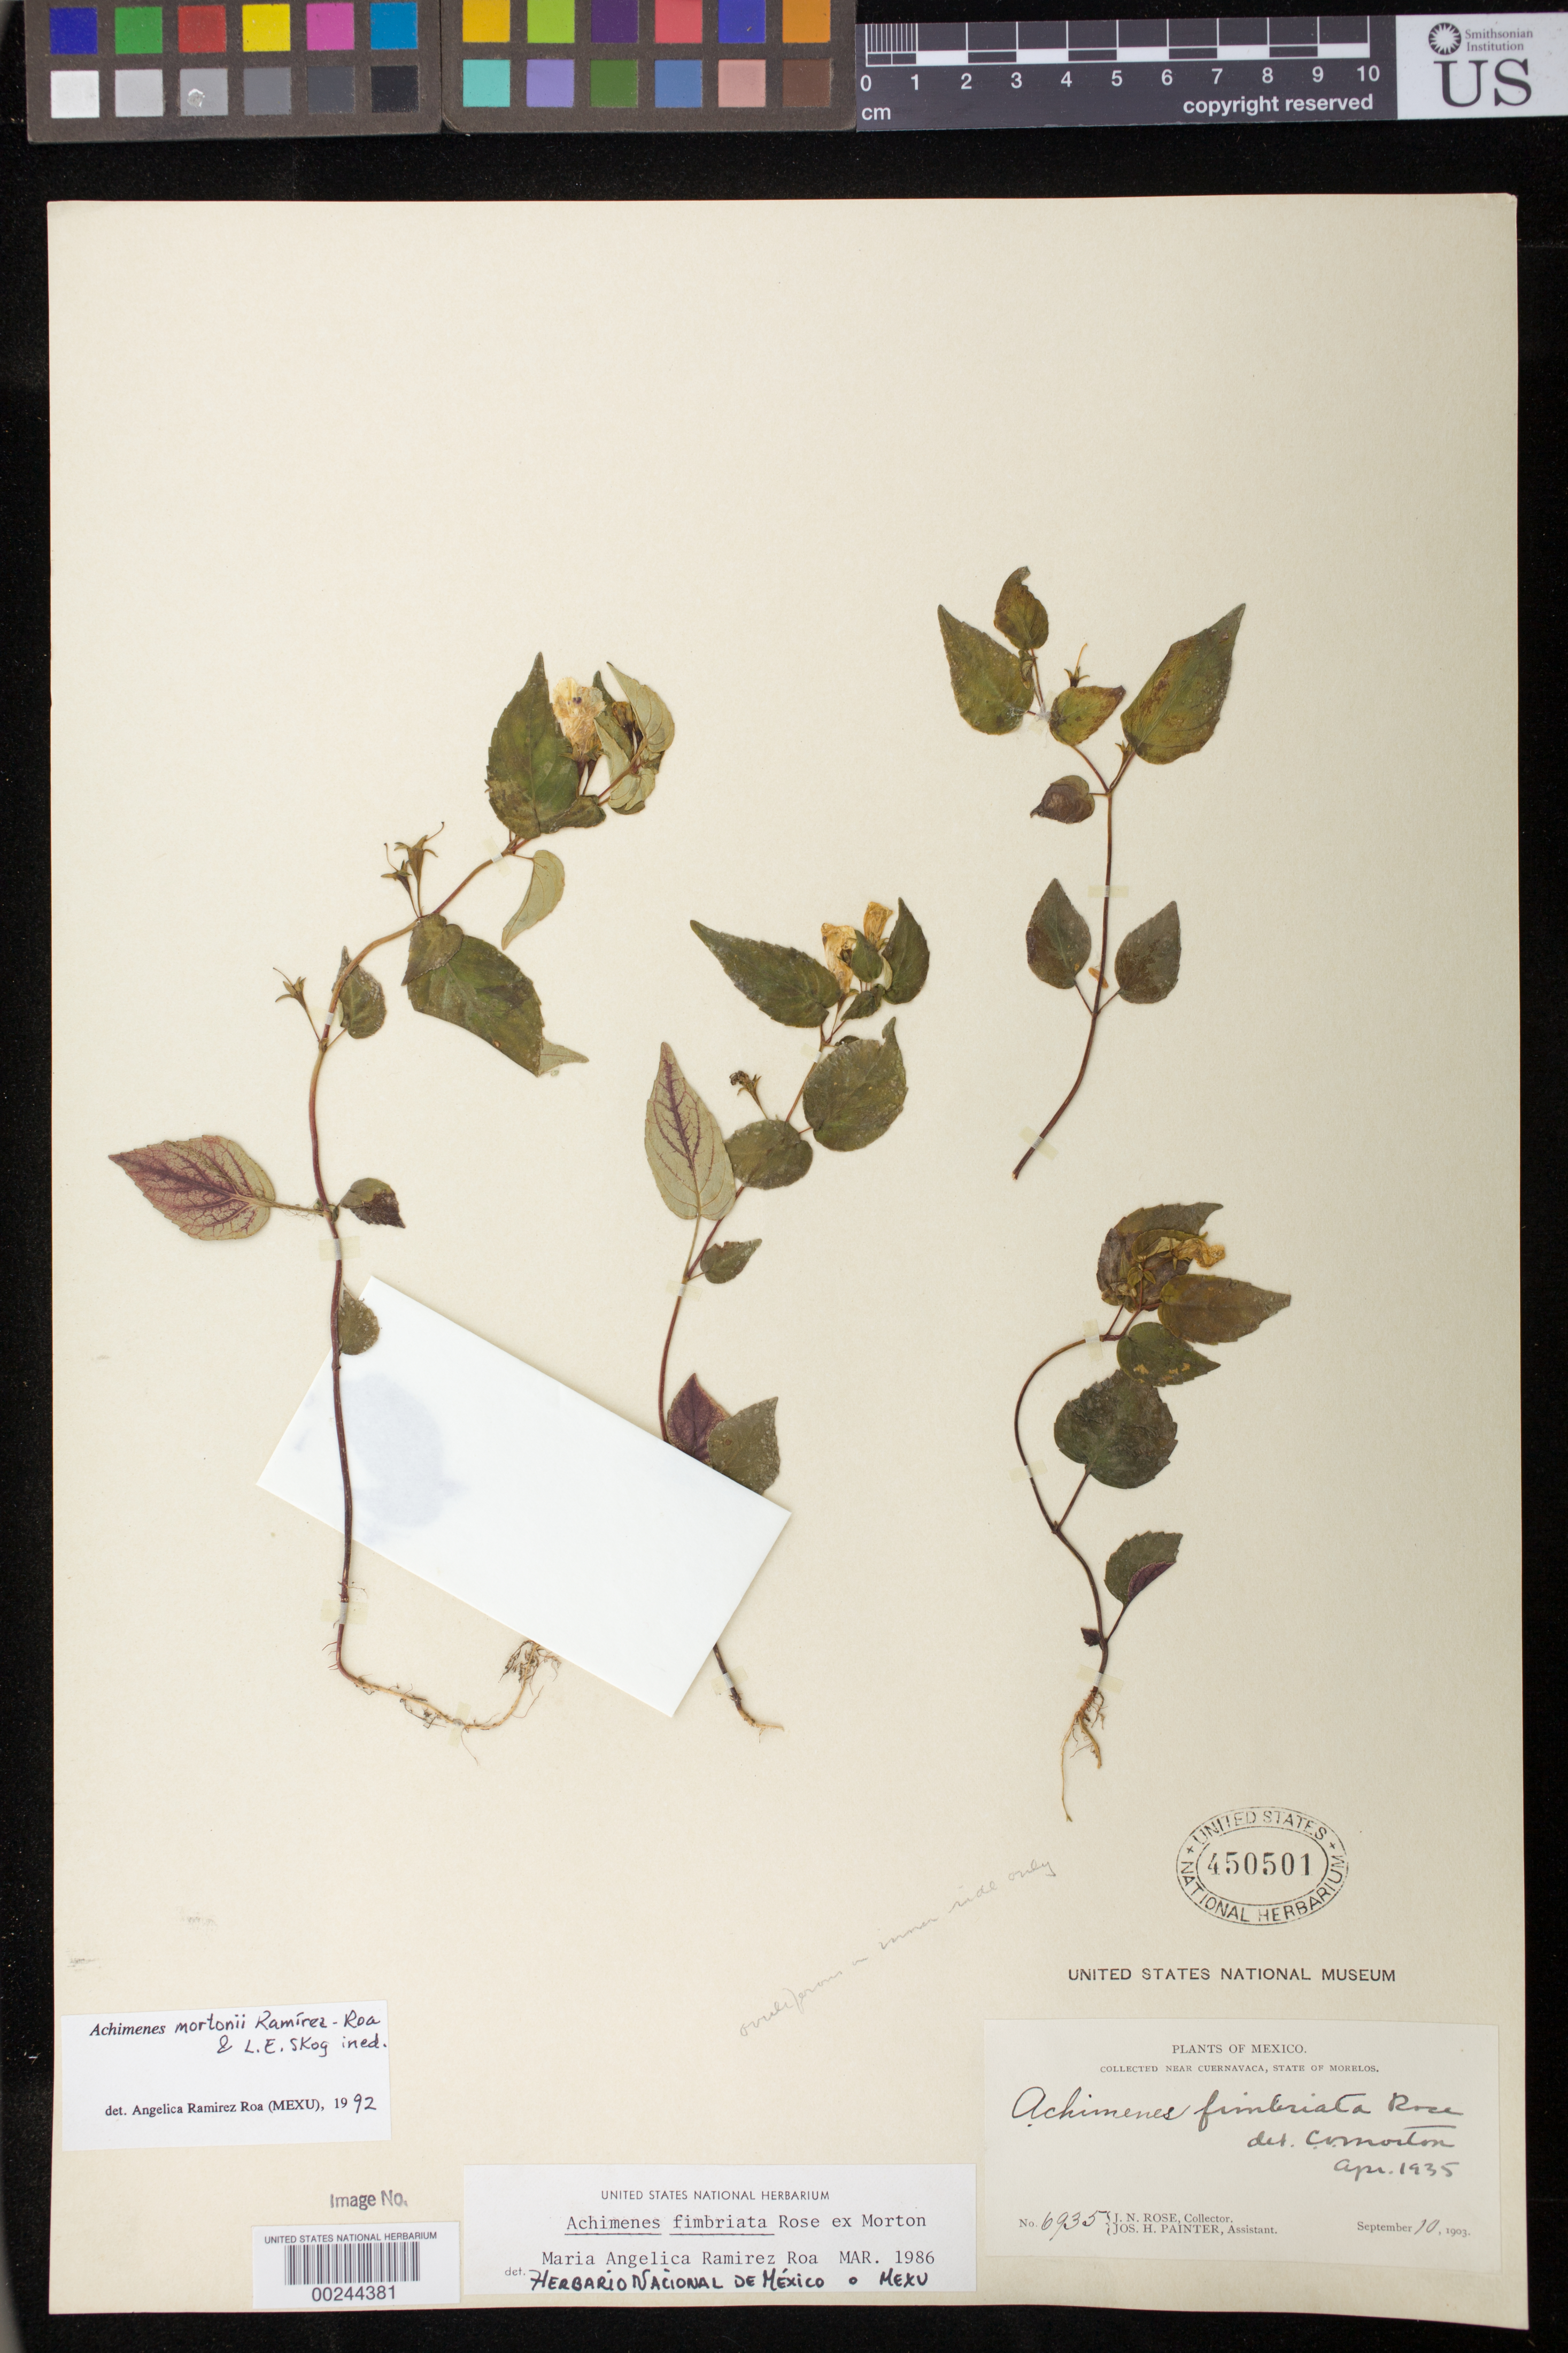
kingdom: Plantae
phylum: Tracheophyta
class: Magnoliopsida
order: Lamiales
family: Gesneriaceae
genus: Achimenes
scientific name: Achimenes fimbriata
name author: Rose ex C.V. Morton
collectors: J. N. Rose & J. H. Painter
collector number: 6935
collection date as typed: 10 Sep 1903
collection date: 1903-09-10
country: Mexico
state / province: Morelos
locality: Cuernavaca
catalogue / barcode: US 450501